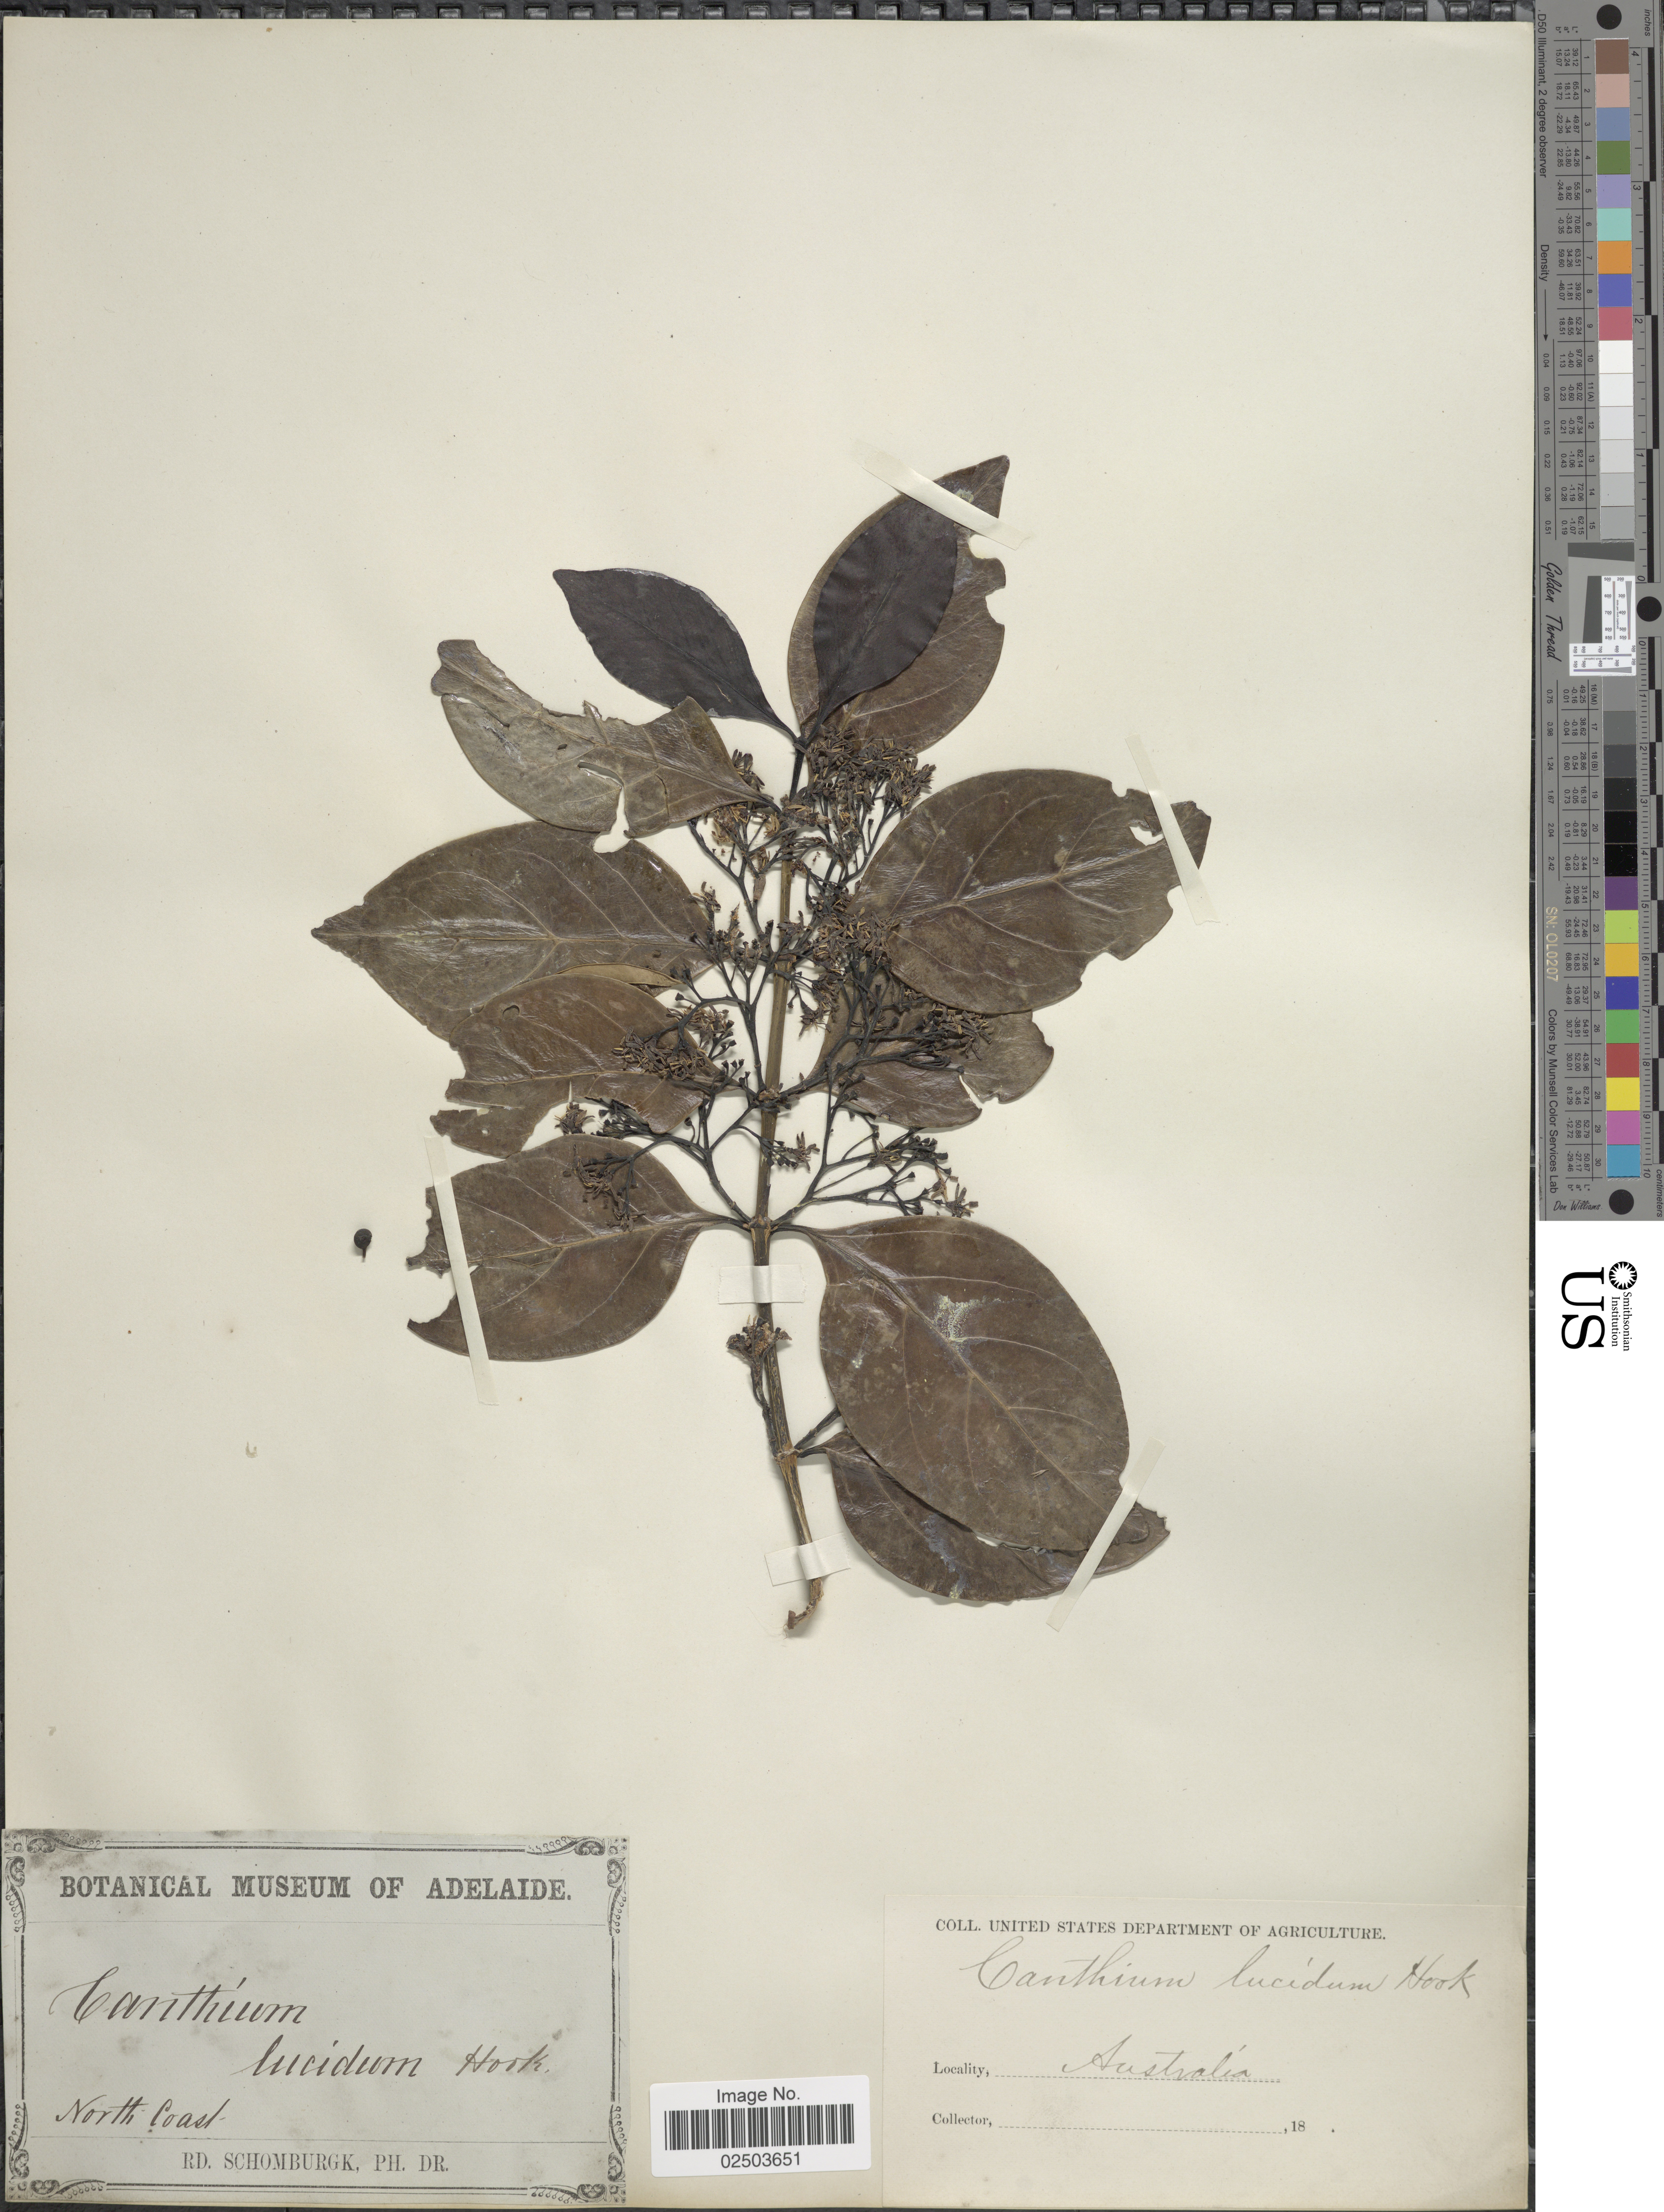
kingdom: Plantae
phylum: Tracheophyta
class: Magnoliopsida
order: Gentianales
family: Rubiaceae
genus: Psydrax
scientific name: Psydrax odorata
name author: (G. Forst.) A.C. Sm. & S.P. Darwin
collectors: M. R. Schomburgk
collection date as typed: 18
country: Australia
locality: North Coast